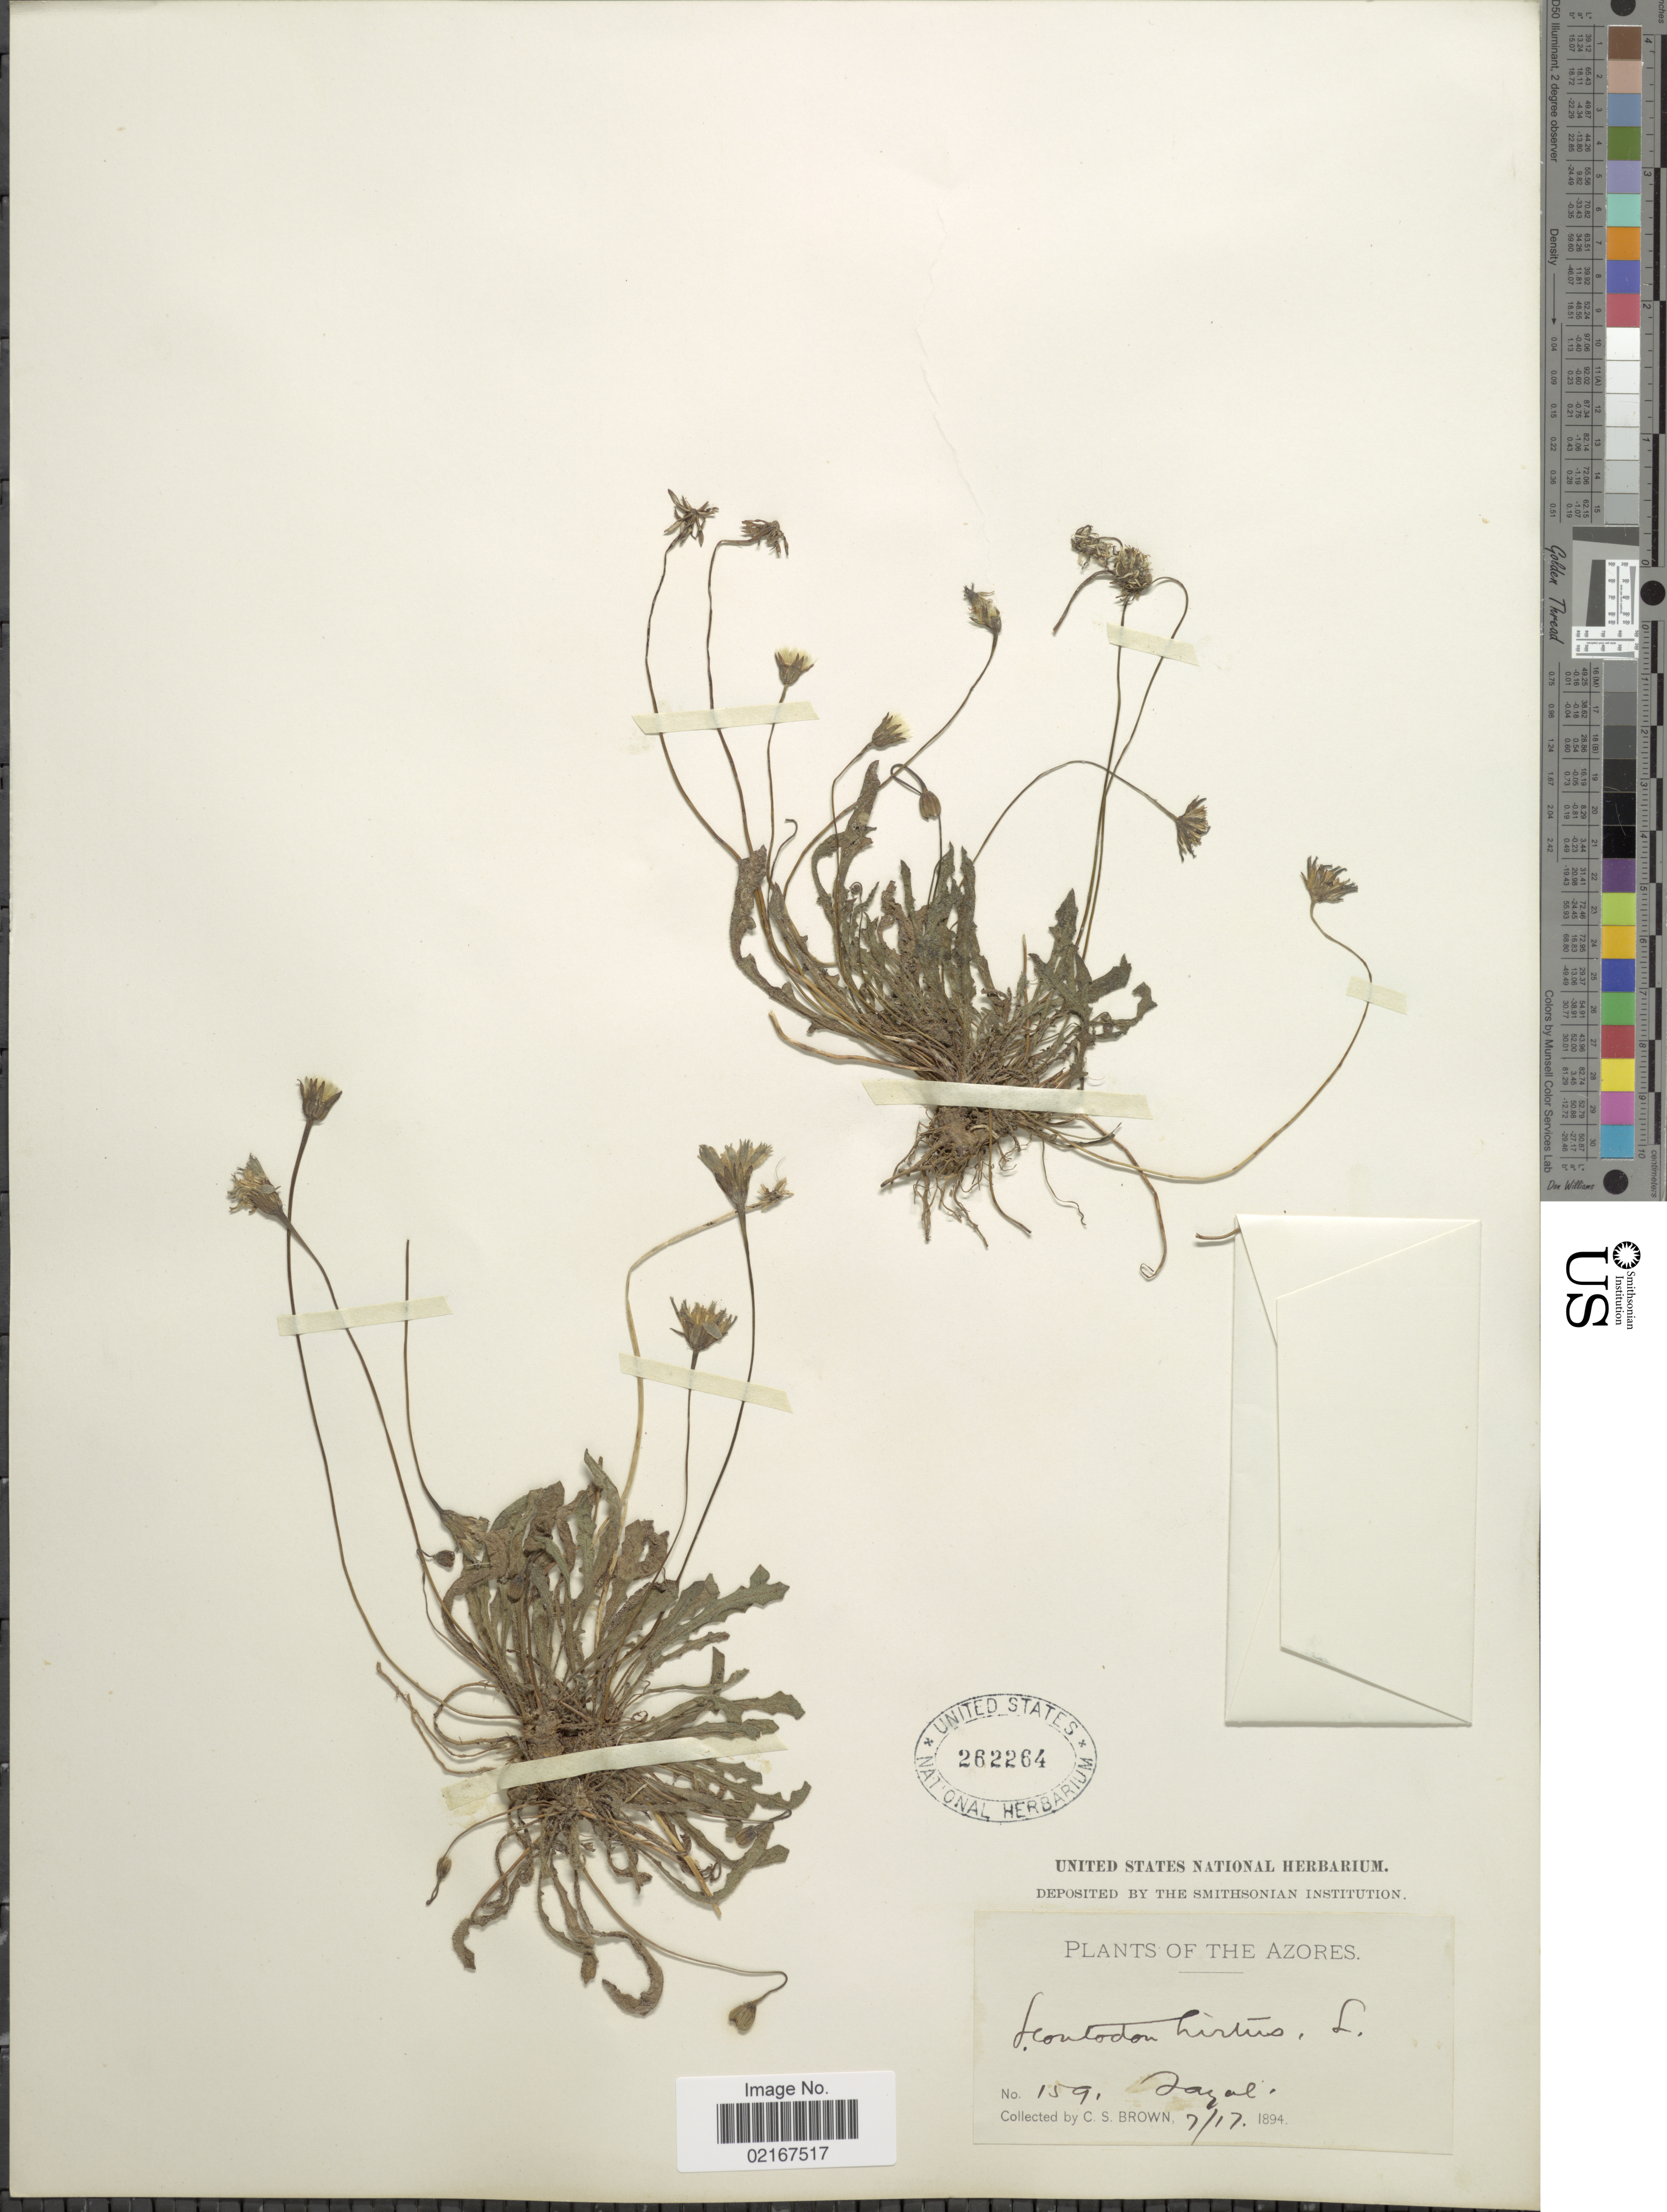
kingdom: Plantae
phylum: Tracheophyta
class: Magnoliopsida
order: Asterales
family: Asteraceae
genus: Leontodon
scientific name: Leontodon hirtus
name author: L.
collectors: C. S. Brown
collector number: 159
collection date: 1894-07-17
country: Portugal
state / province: Azores (Aut. Reg.)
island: Faial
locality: Faial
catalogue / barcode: US 262264